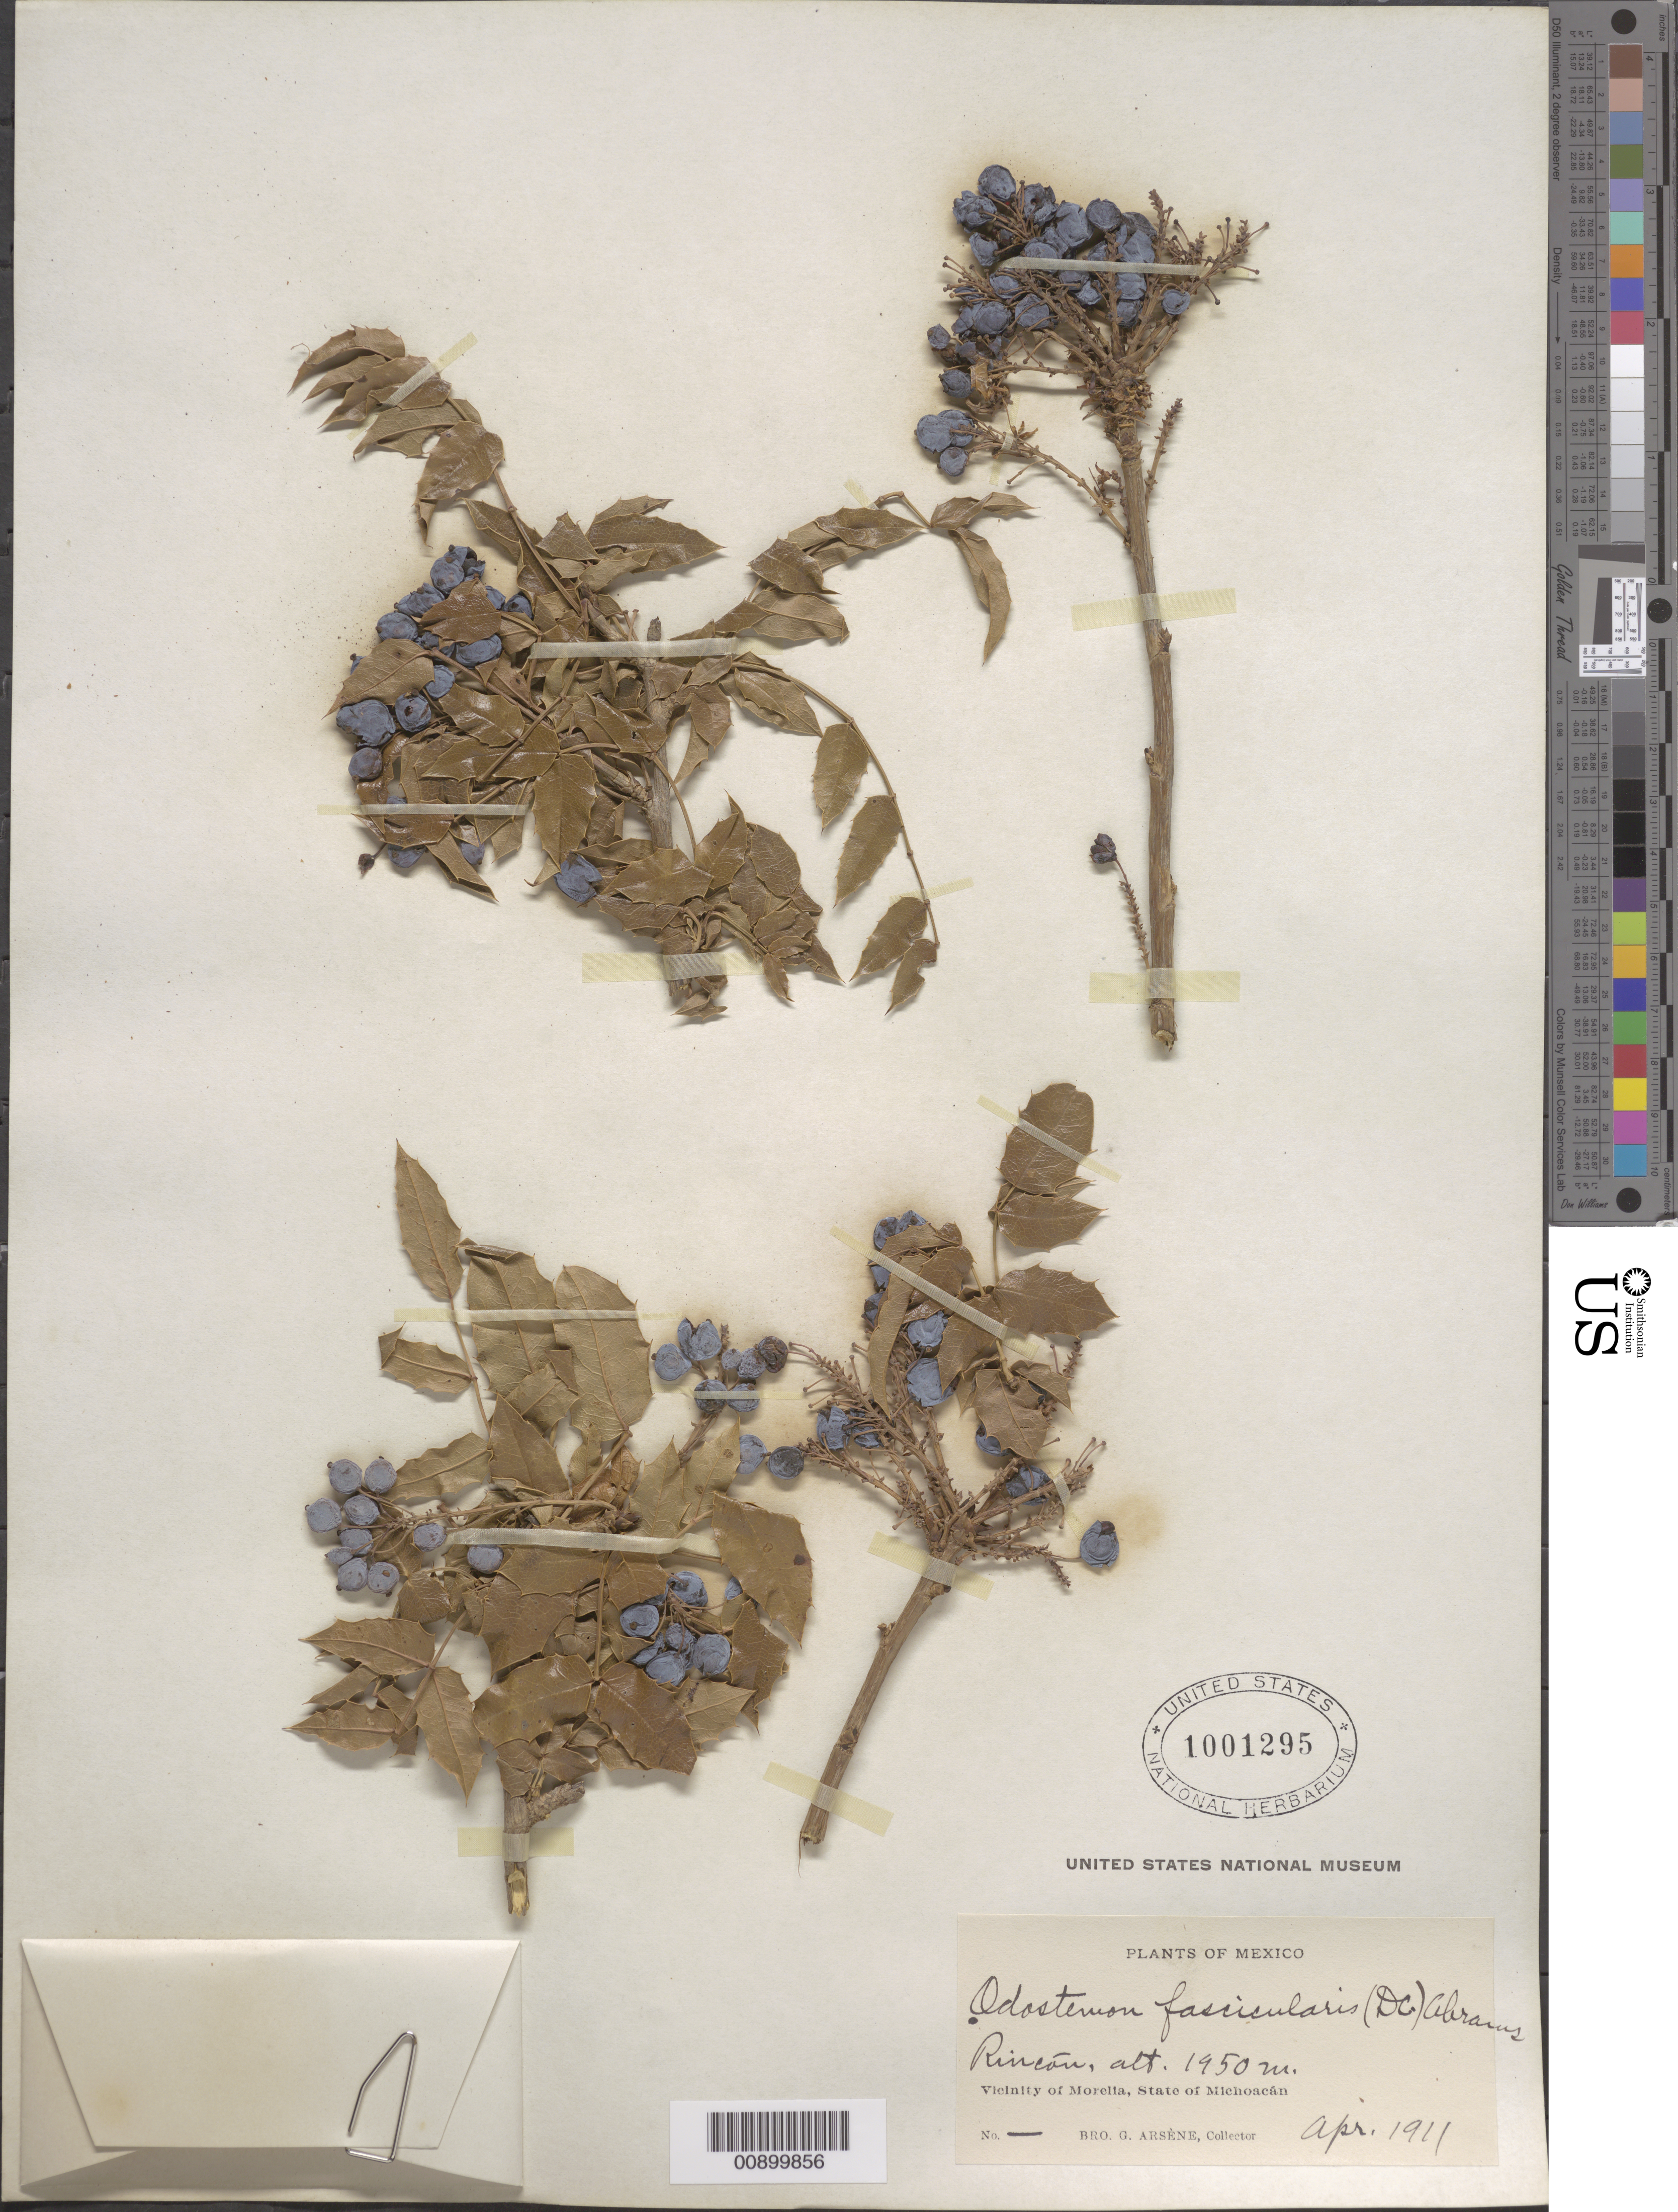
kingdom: Plantae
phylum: Tracheophyta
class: Magnoliopsida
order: Ranunculales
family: Berberidaceae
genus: Mahonia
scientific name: Mahonia fascicularis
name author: DC.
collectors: Bro. G. Arsène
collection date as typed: Apr 1911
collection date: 1911-04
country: Mexico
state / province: Michoacán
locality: Rincón. Vicinity of Morelia, State of Michoacán.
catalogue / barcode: US 1001295